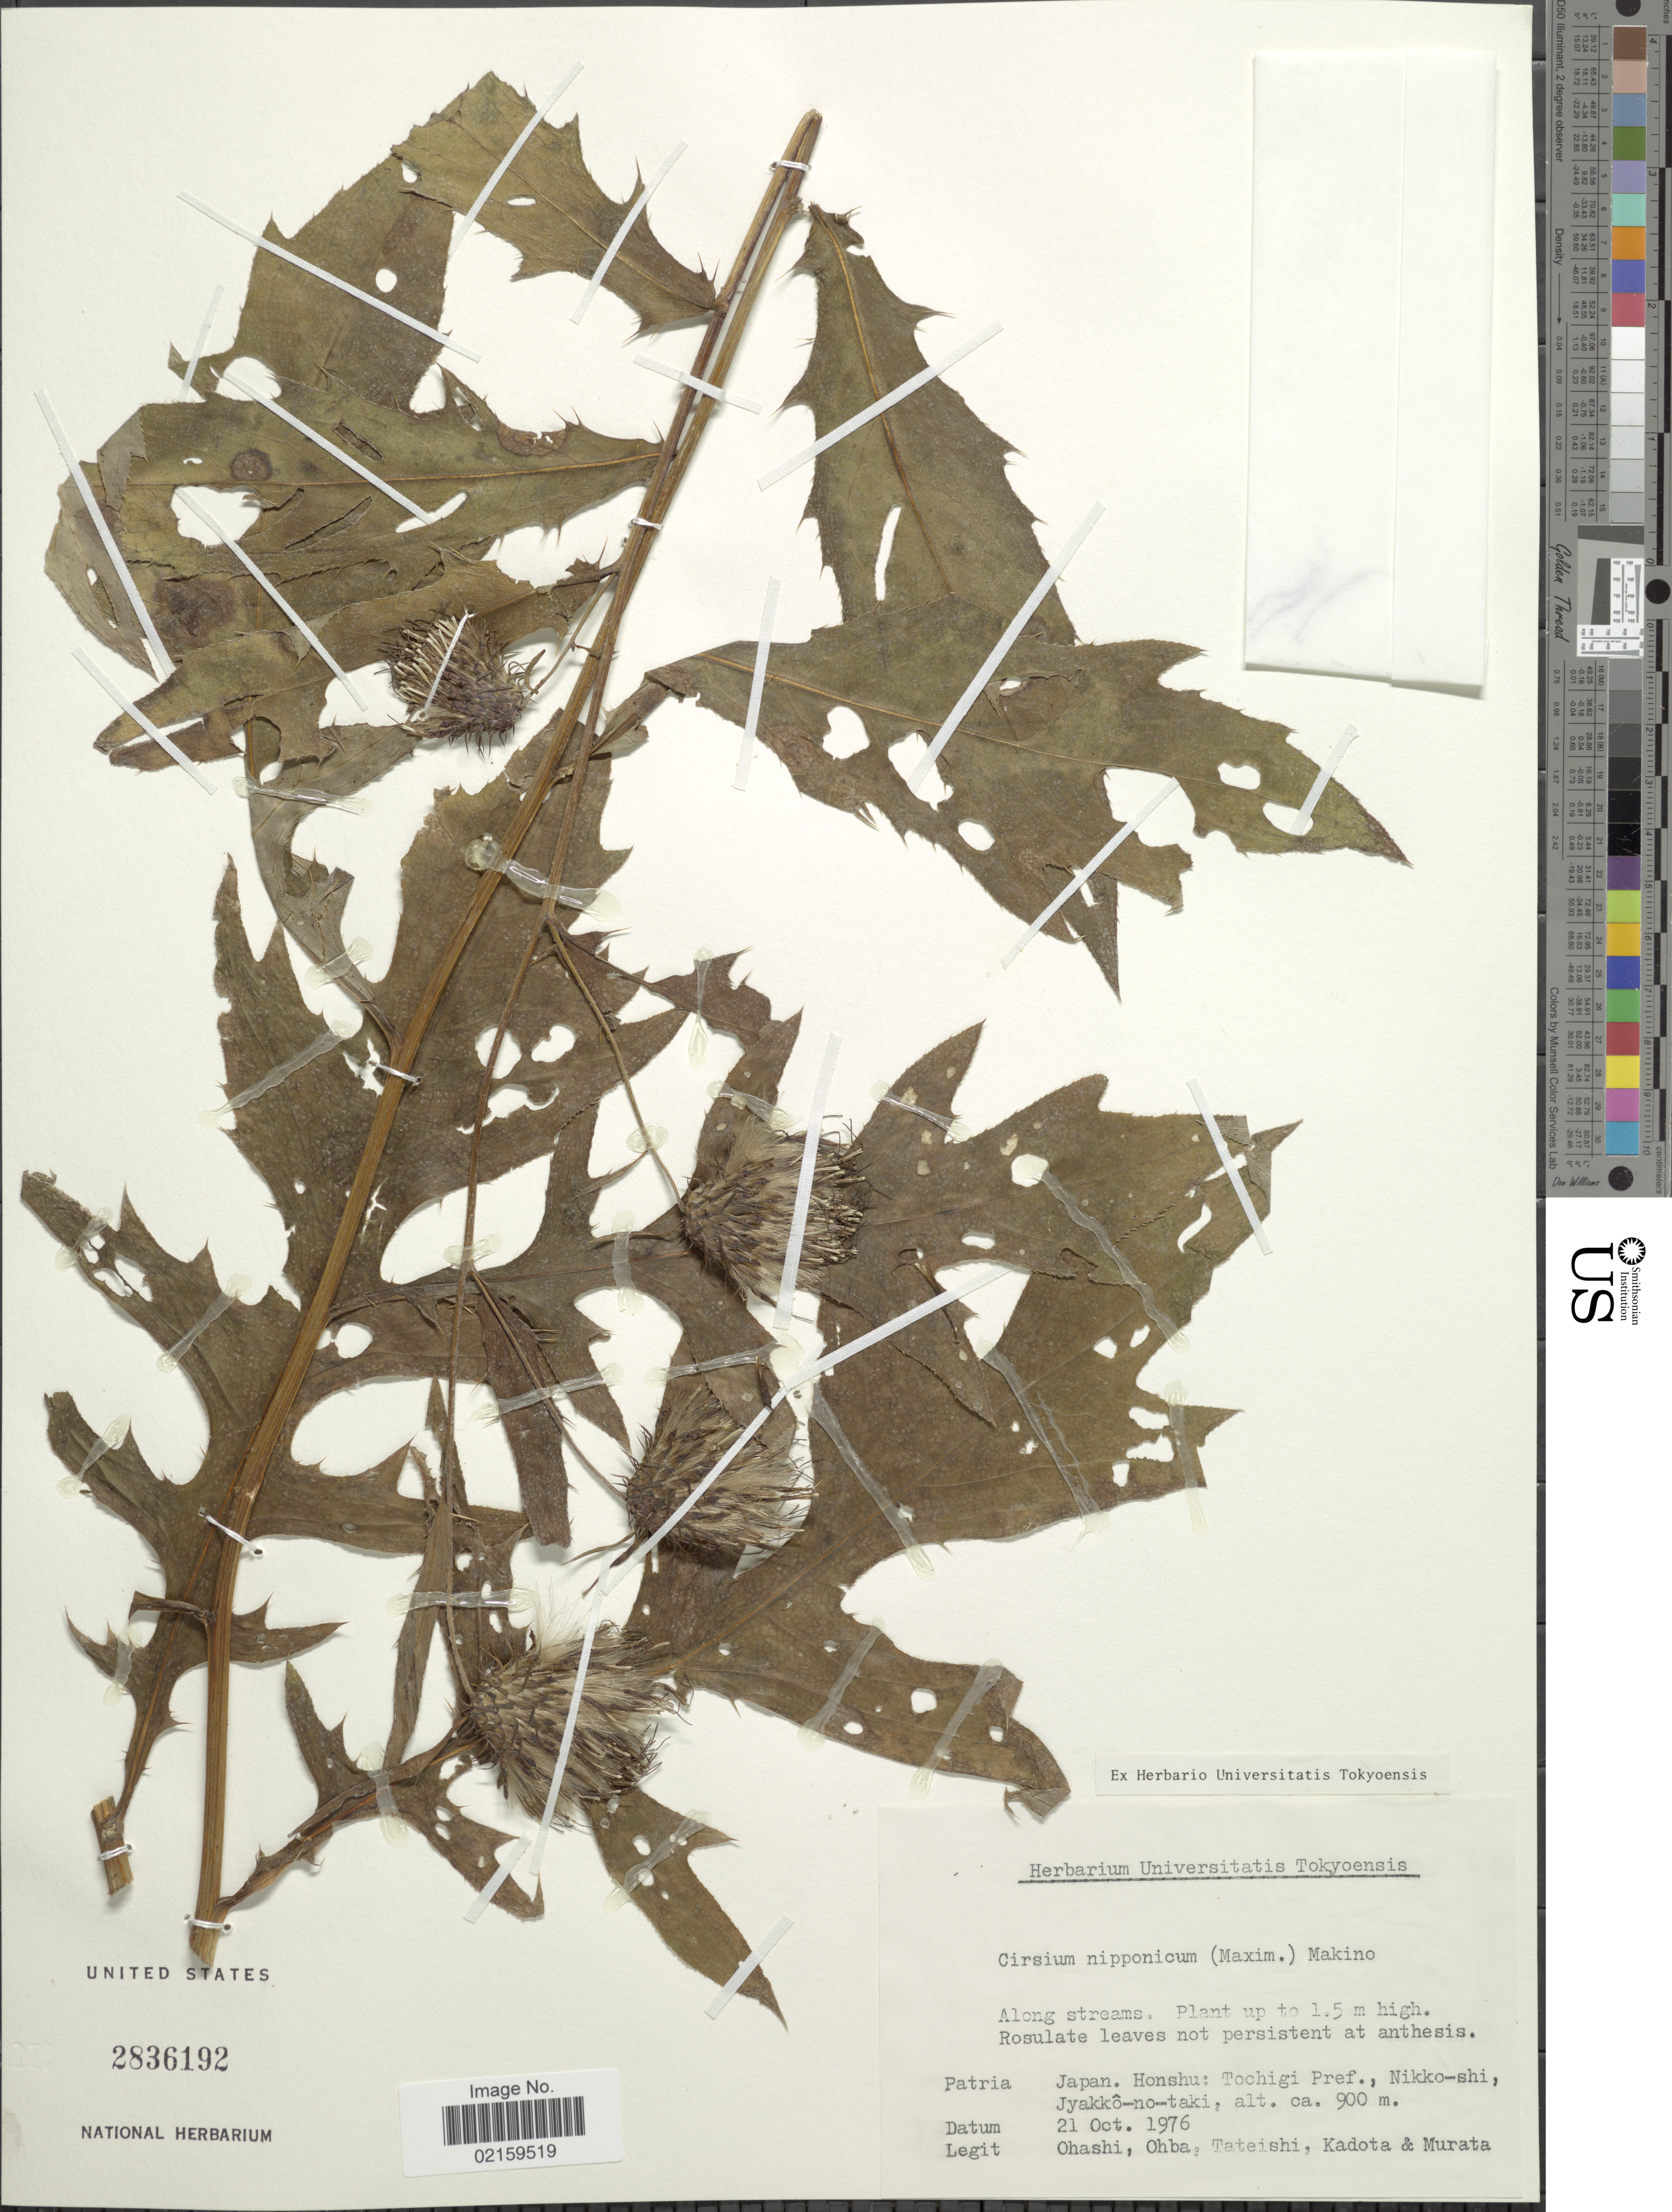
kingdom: Plantae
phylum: Tracheophyta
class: Magnoliopsida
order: Asterales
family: Asteraceae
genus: Cirsium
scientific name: Cirsium nipponicum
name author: (Maxim.) Makino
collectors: H. Ohashi, Ohba, Y. Tateishi, Y. Kadota & Murata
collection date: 1976-10-21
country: Japan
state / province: Totigi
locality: Honshu: Tochigi Pref., Nikko-shi, Jyakko-no-taki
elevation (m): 900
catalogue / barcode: US 2836192